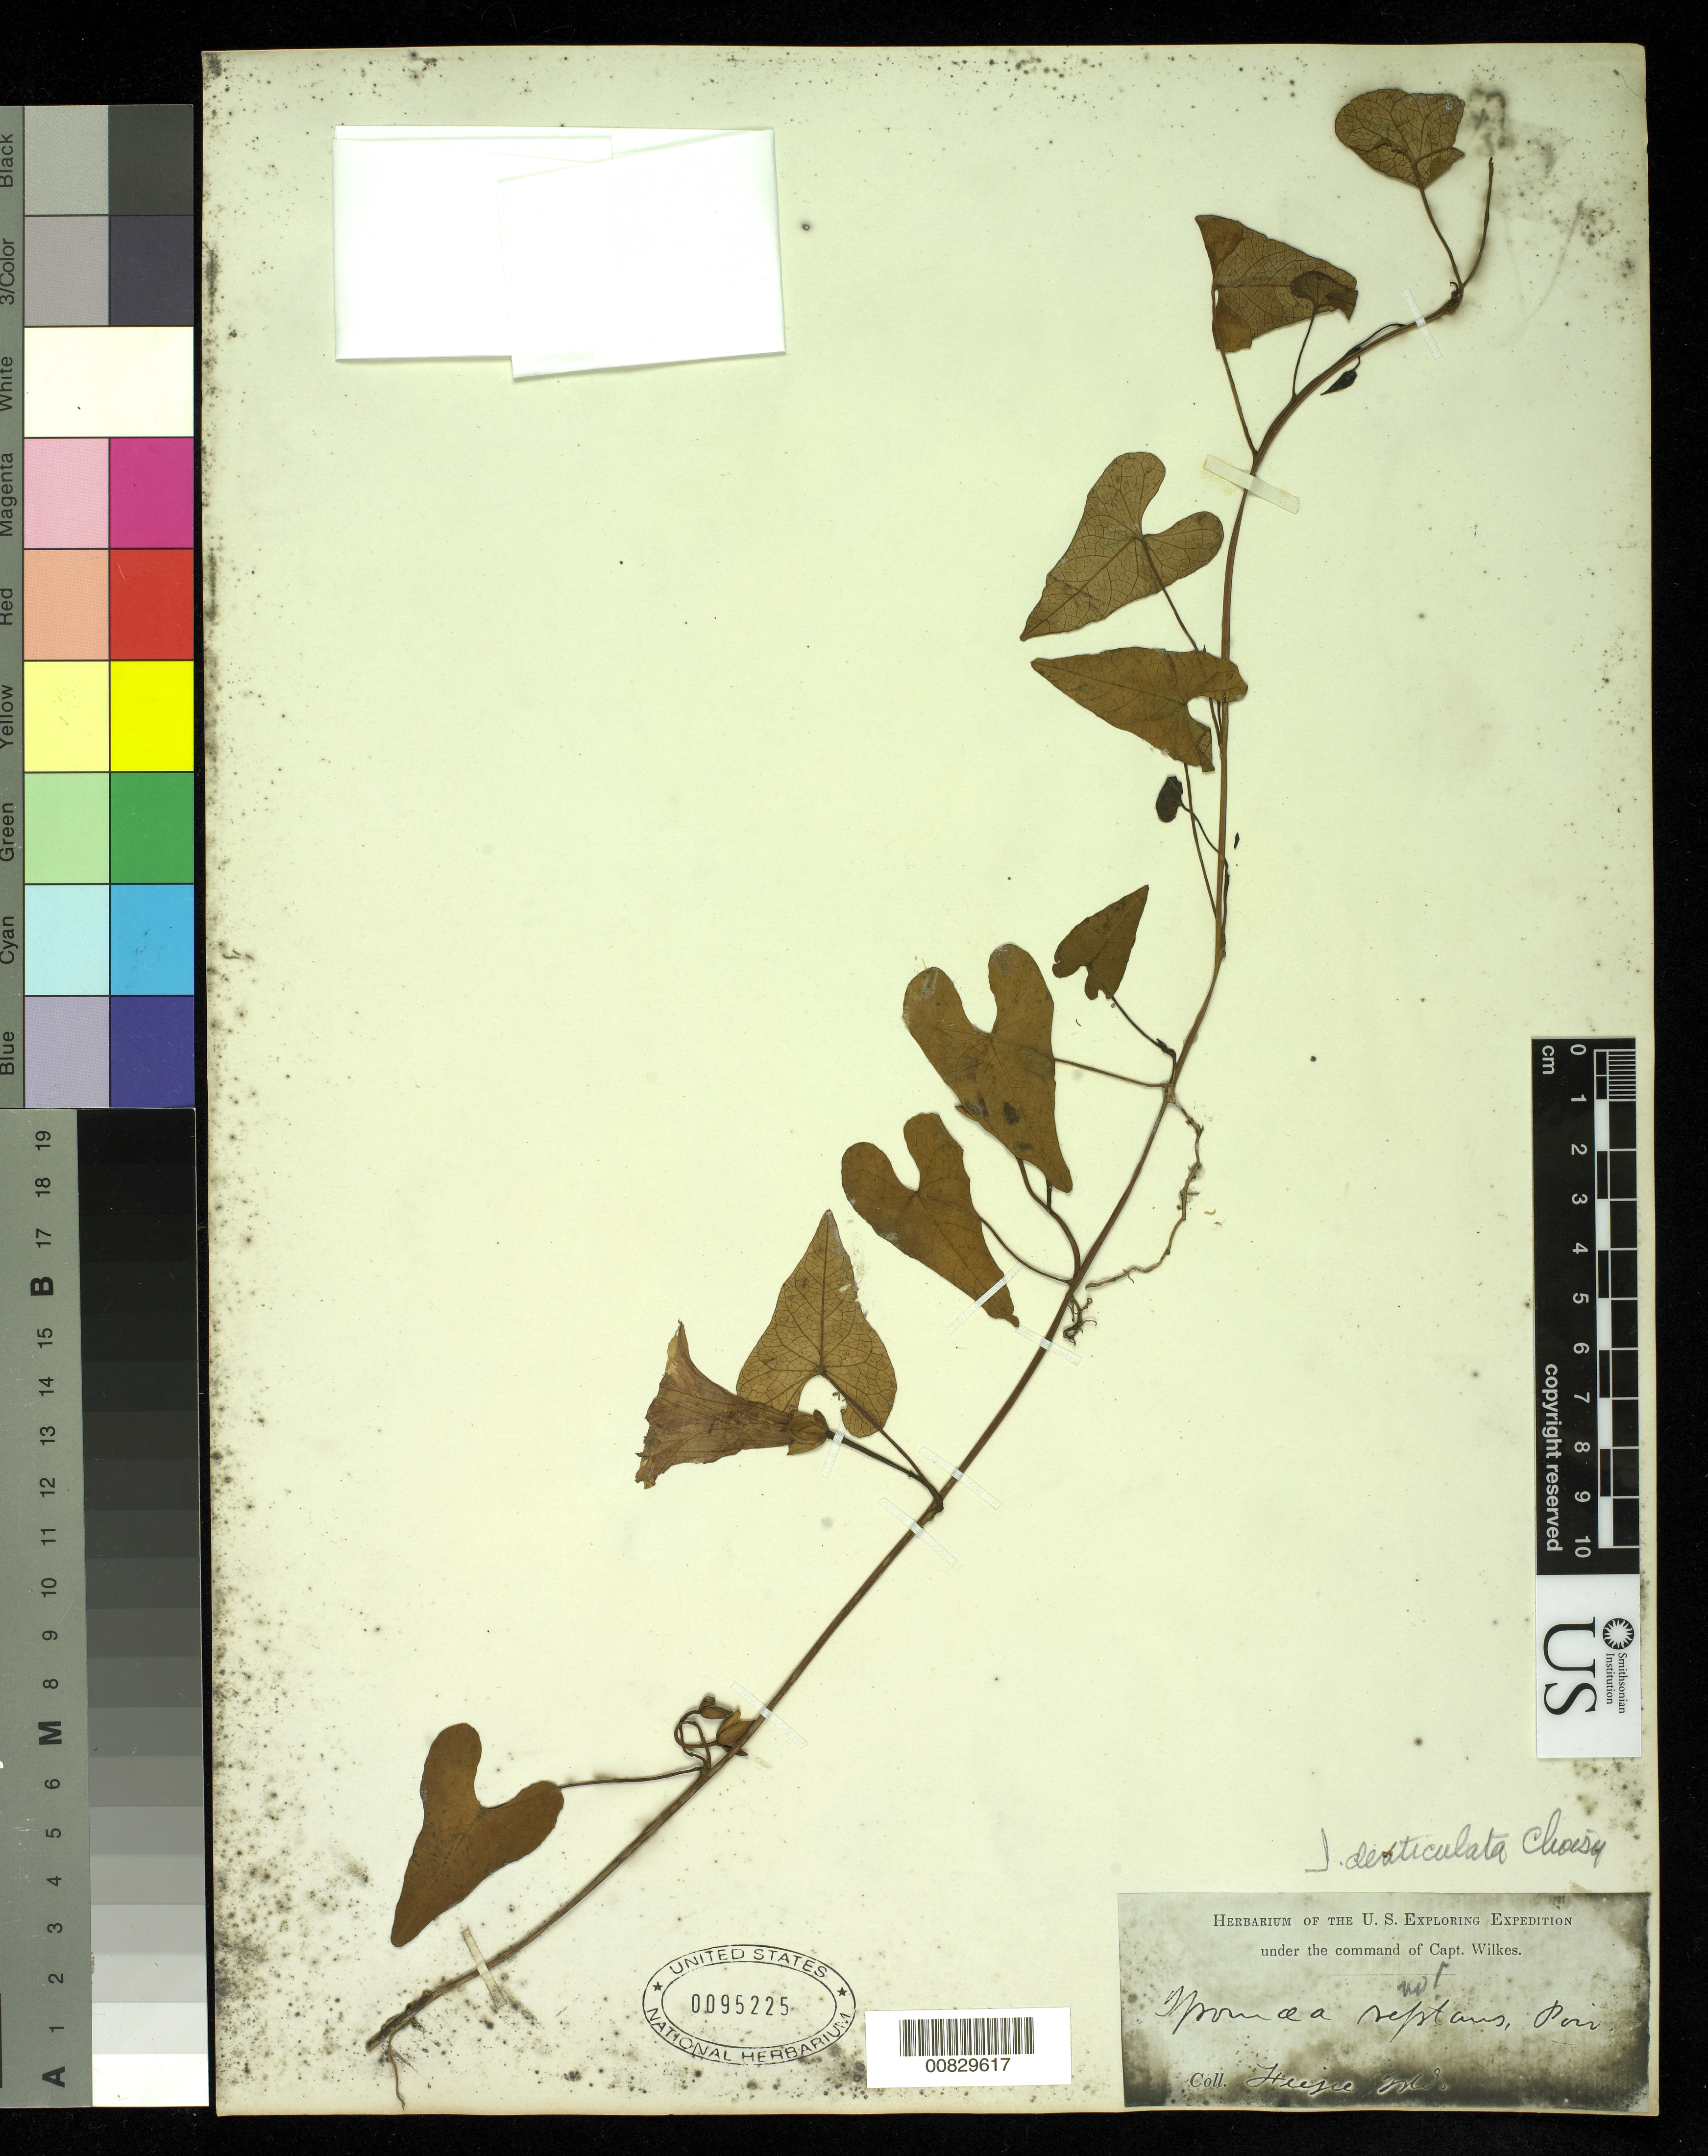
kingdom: Plantae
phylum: Tracheophyta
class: Magnoliopsida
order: Solanales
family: Convolvulaceae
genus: Ipomoea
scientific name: Ipomoea indica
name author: (Burm.) Merr.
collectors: Wilkes Explor. Exped.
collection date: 1838/1842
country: Fiji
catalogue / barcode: US 95225